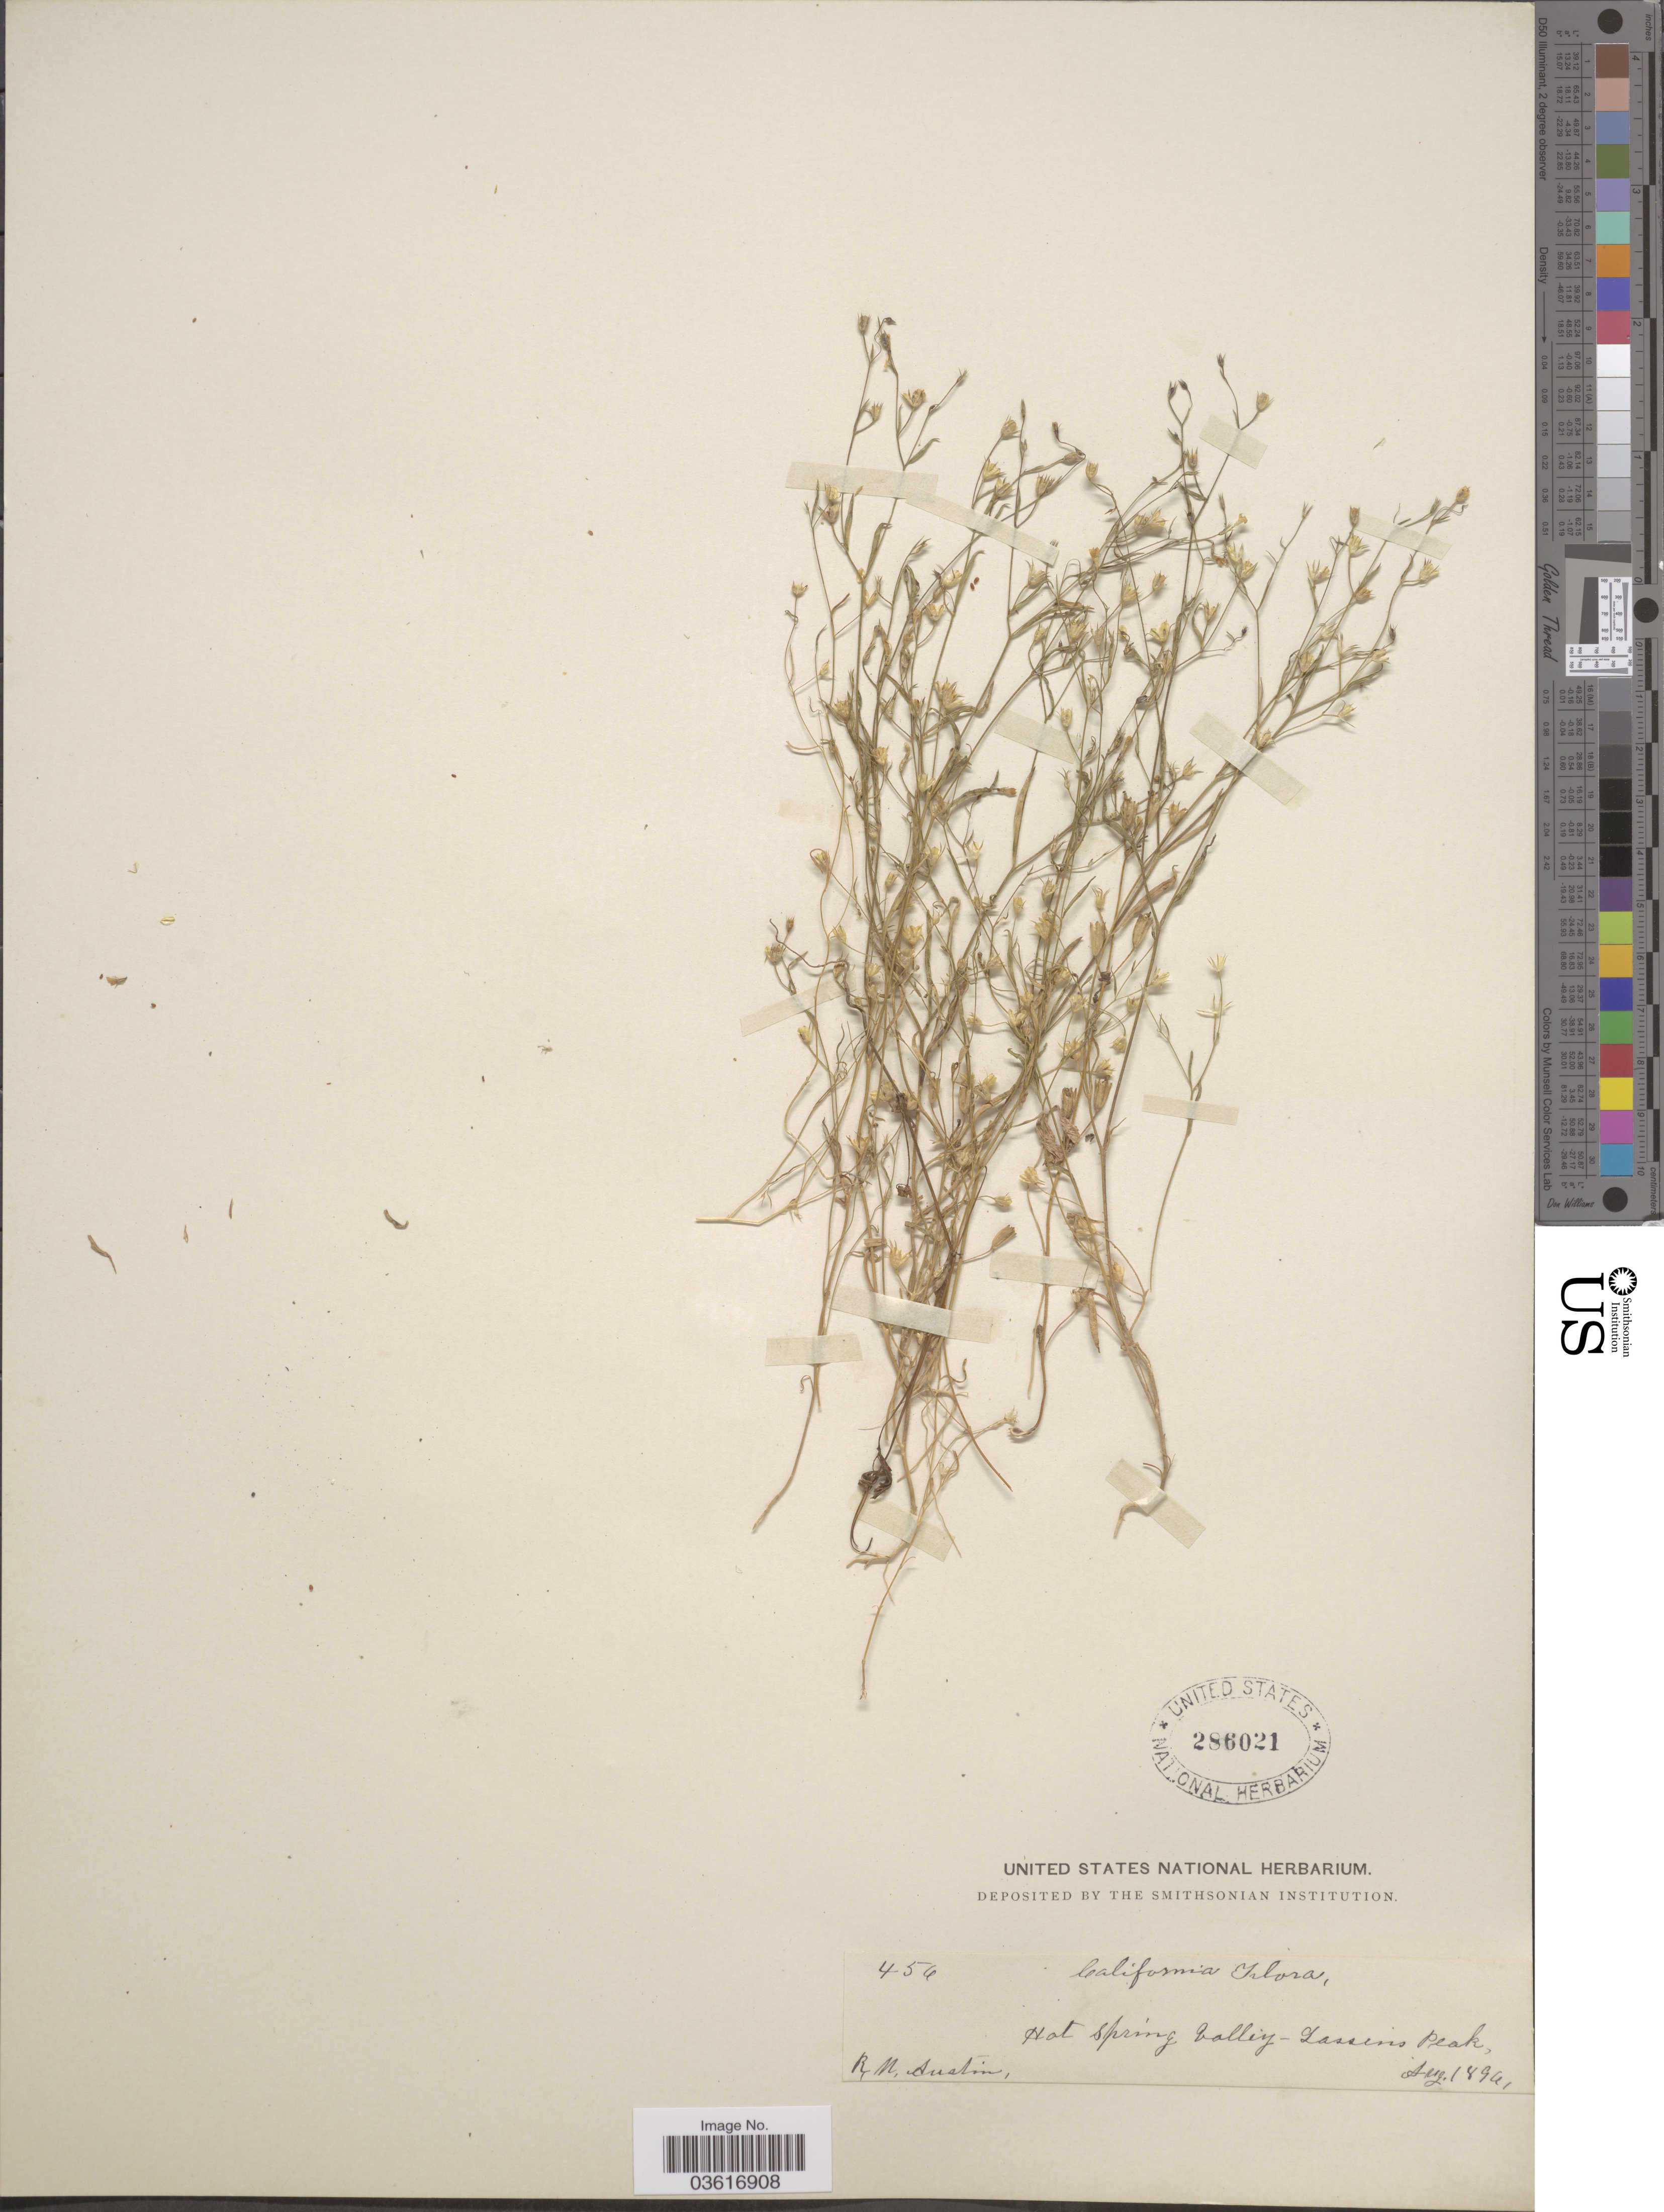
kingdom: Plantae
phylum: Tracheophyta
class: Magnoliopsida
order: Caryophyllales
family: Caryophyllaceae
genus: Minuartia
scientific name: Minuartia sp.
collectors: R. Austin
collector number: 456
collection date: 1894-08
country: United States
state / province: California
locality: Hot Spring Valley - Lassens Peak.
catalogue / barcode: US 286021